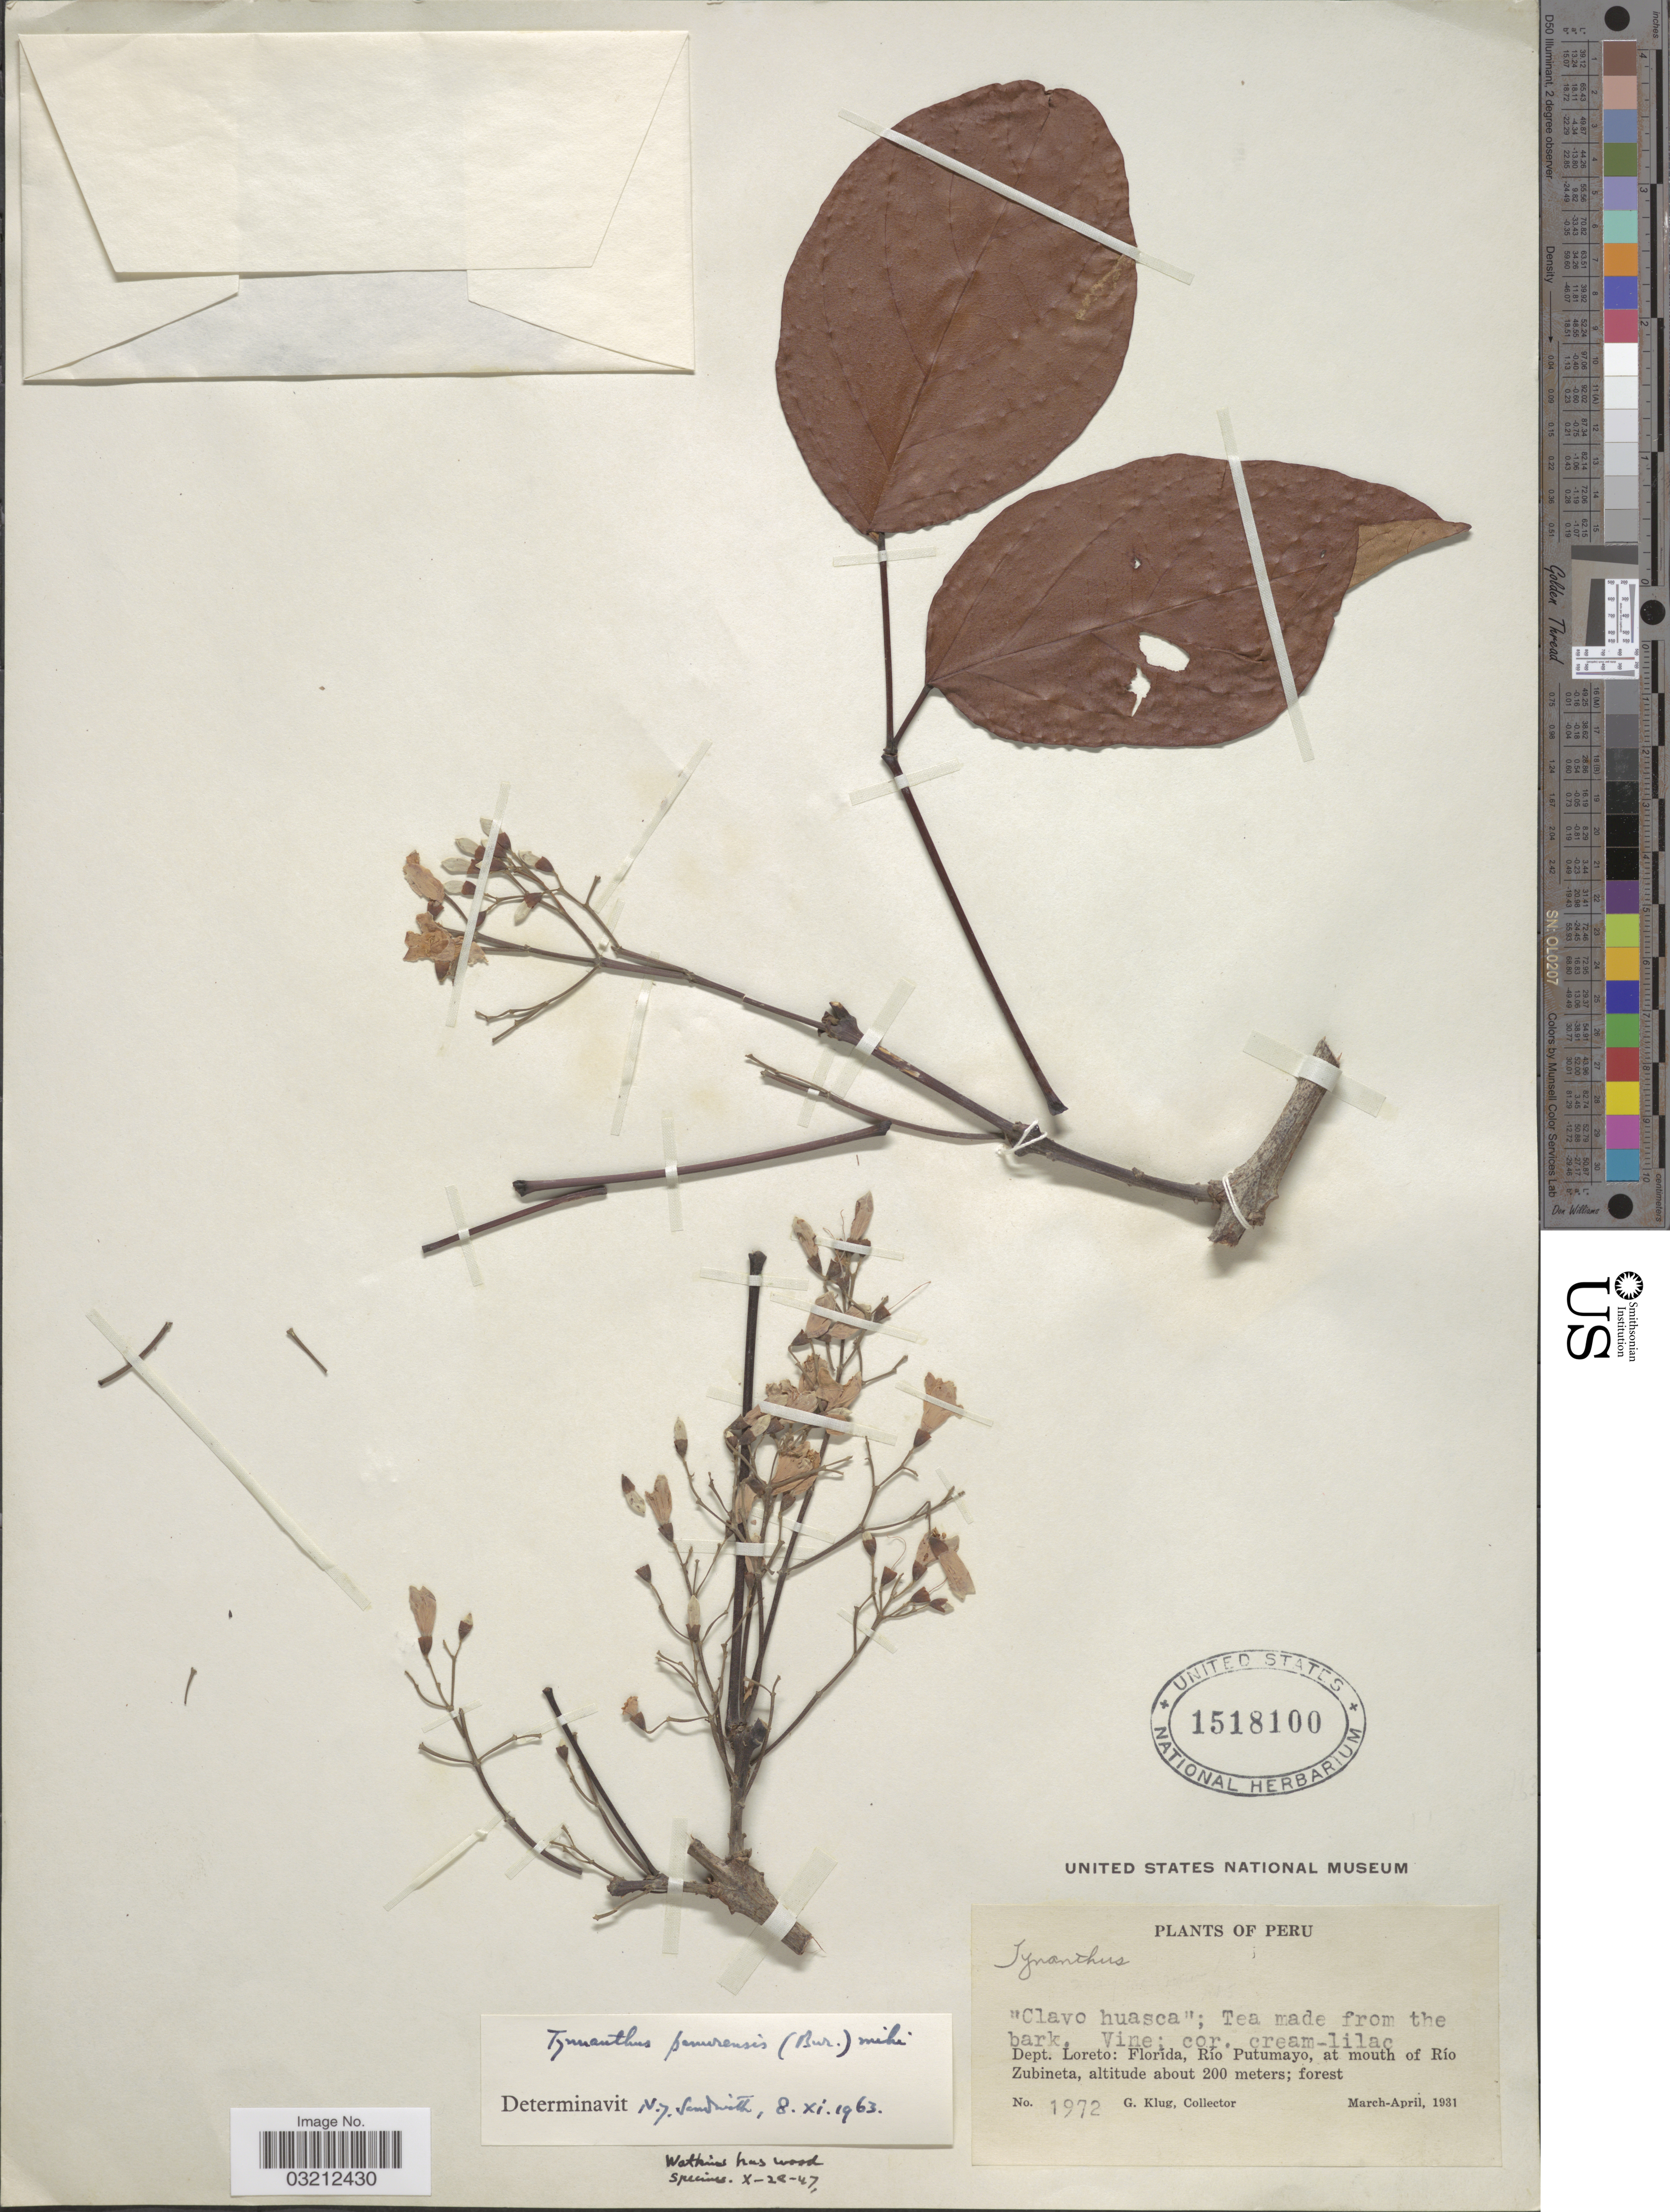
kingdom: Plantae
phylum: Tracheophyta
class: Magnoliopsida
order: Lamiales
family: Bignoniaceae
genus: Tynanthus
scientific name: Tynanthus panurensis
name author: (Bureau) Sandwith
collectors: G. Klug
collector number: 1972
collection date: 1931-03/1931-04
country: Peru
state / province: Loreto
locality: Dept. Loreto: Florida, Río Putumayo, at mouth of Río Zubineta.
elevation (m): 200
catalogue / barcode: US 1518100